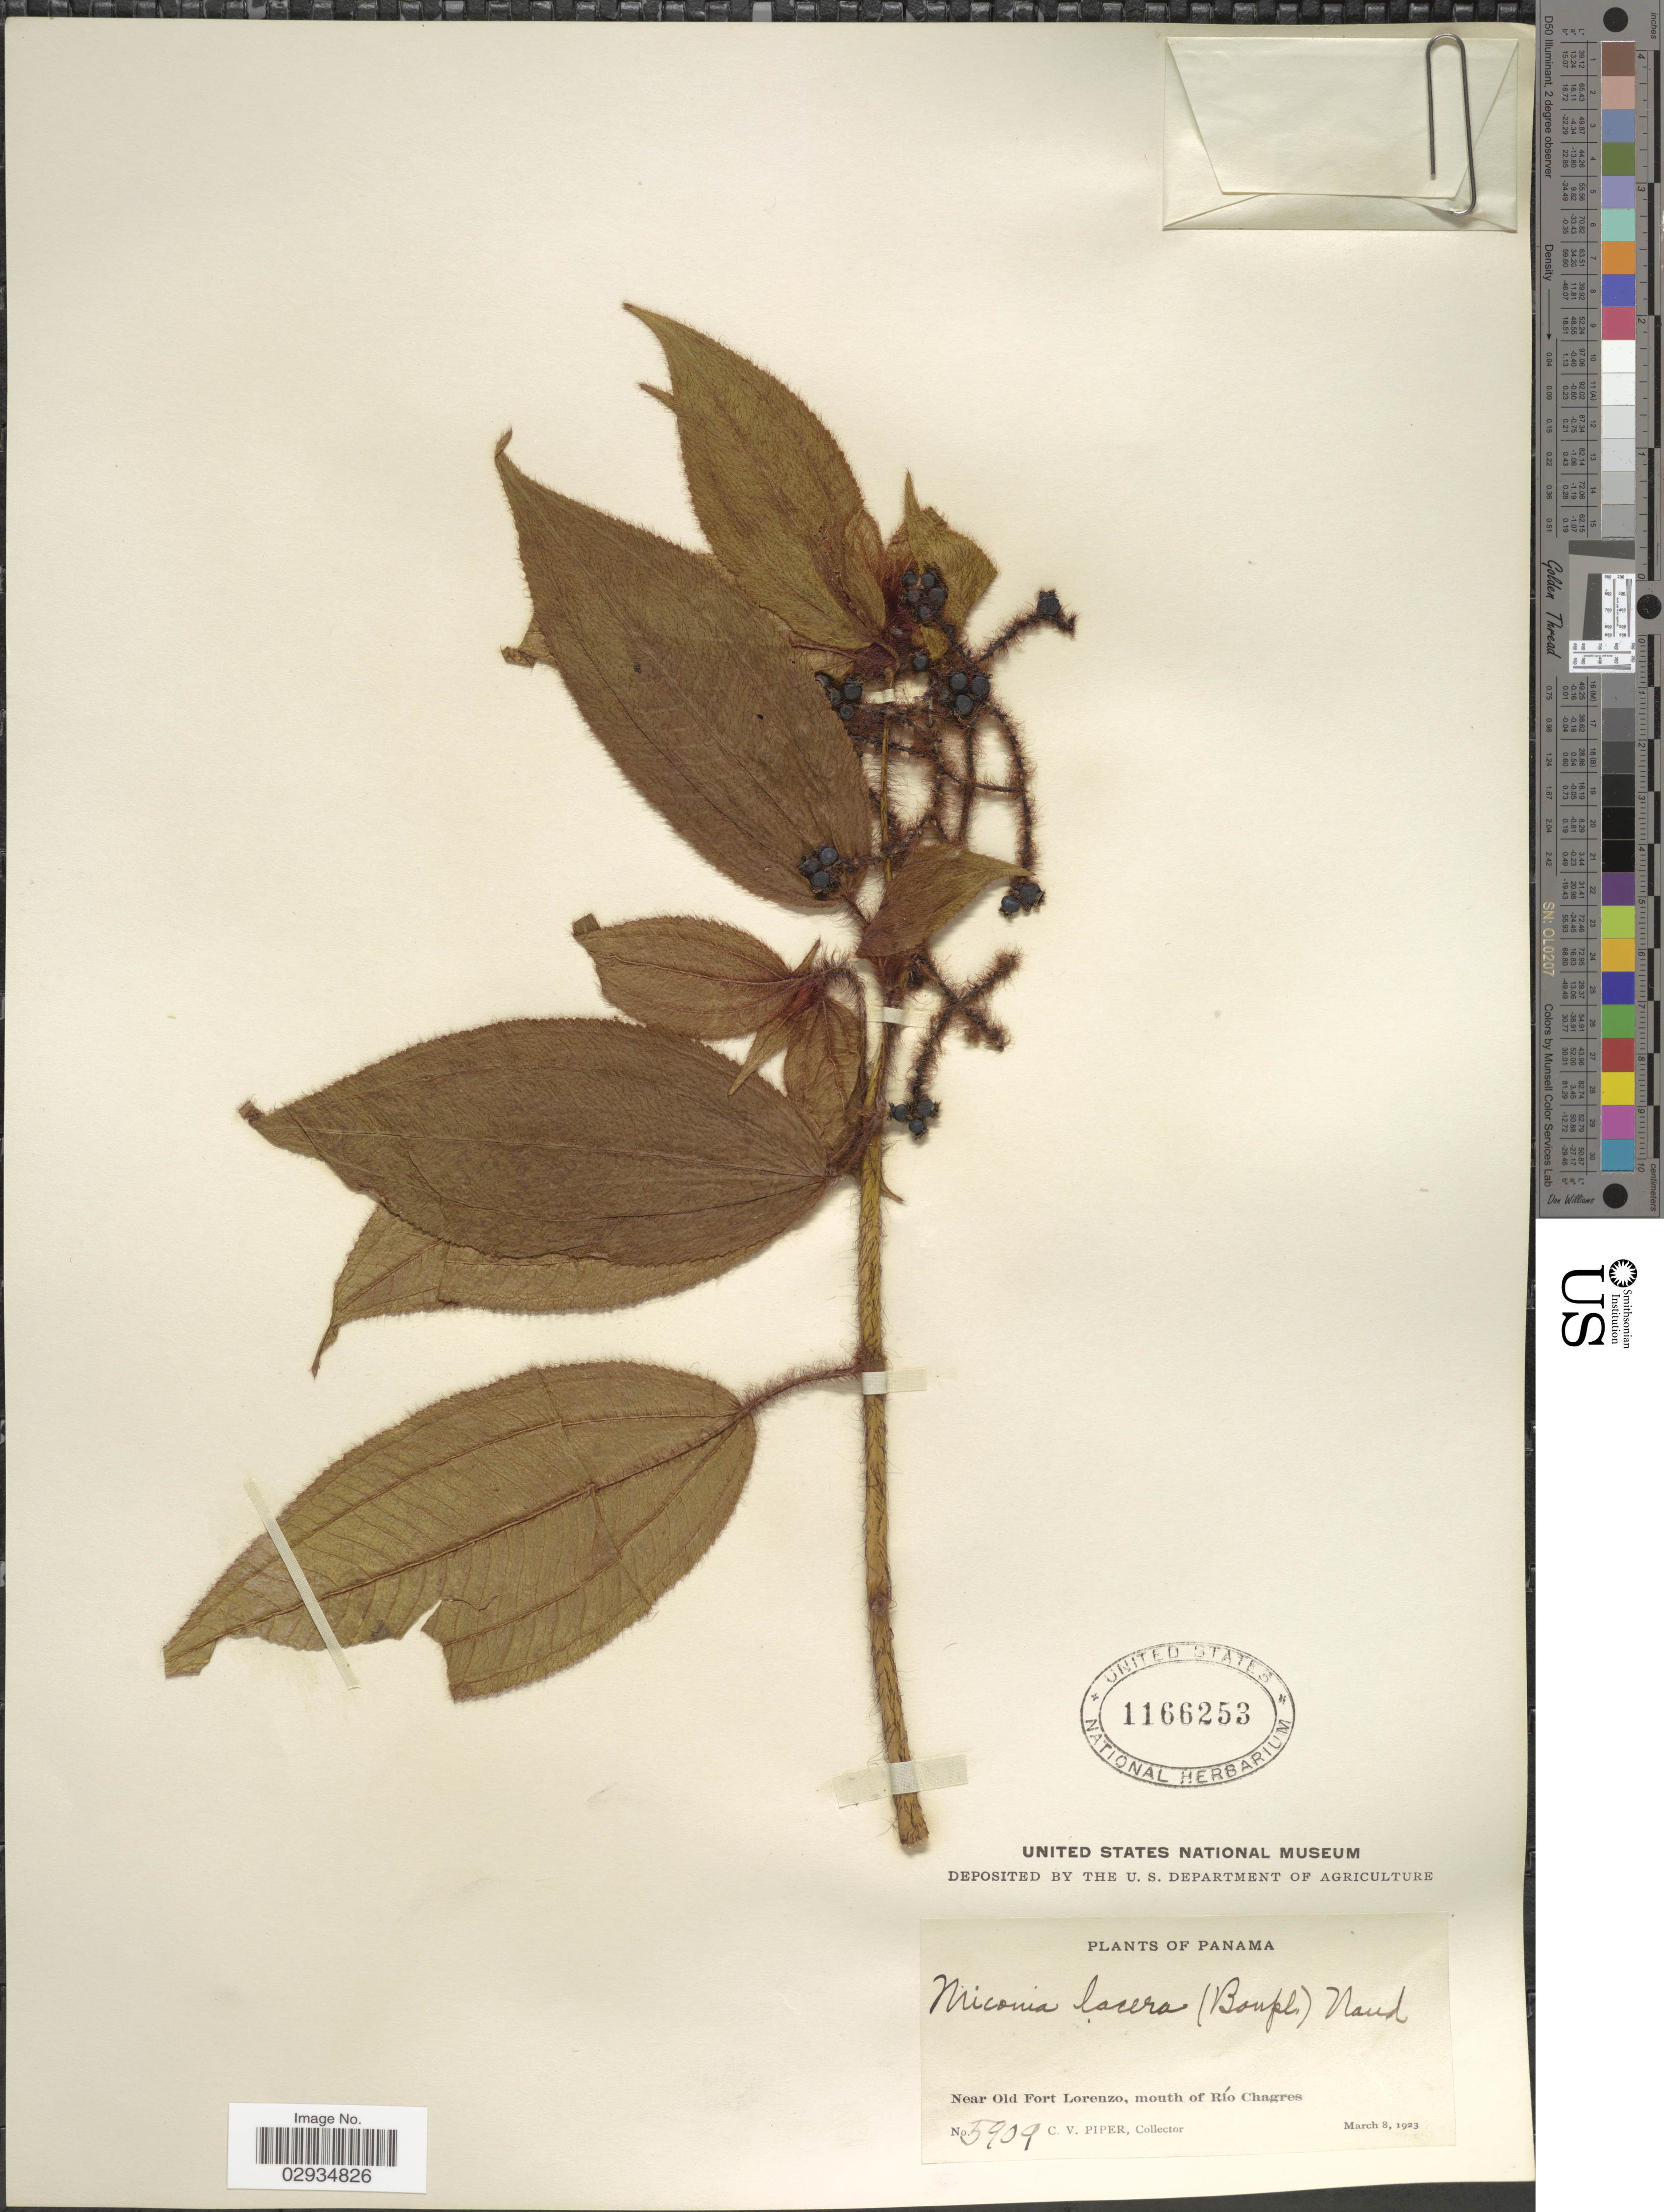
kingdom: Plantae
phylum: Tracheophyta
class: Magnoliopsida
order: Myrtales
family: Melastomataceae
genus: Miconia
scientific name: Miconia lacera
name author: (Bonpl.) Naudin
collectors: C. V. Piper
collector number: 5909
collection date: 1923-03-08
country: Panama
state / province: Colón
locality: Near Old Fort Lorenzo, mouth of Río Chagres.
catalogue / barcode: US 1166253